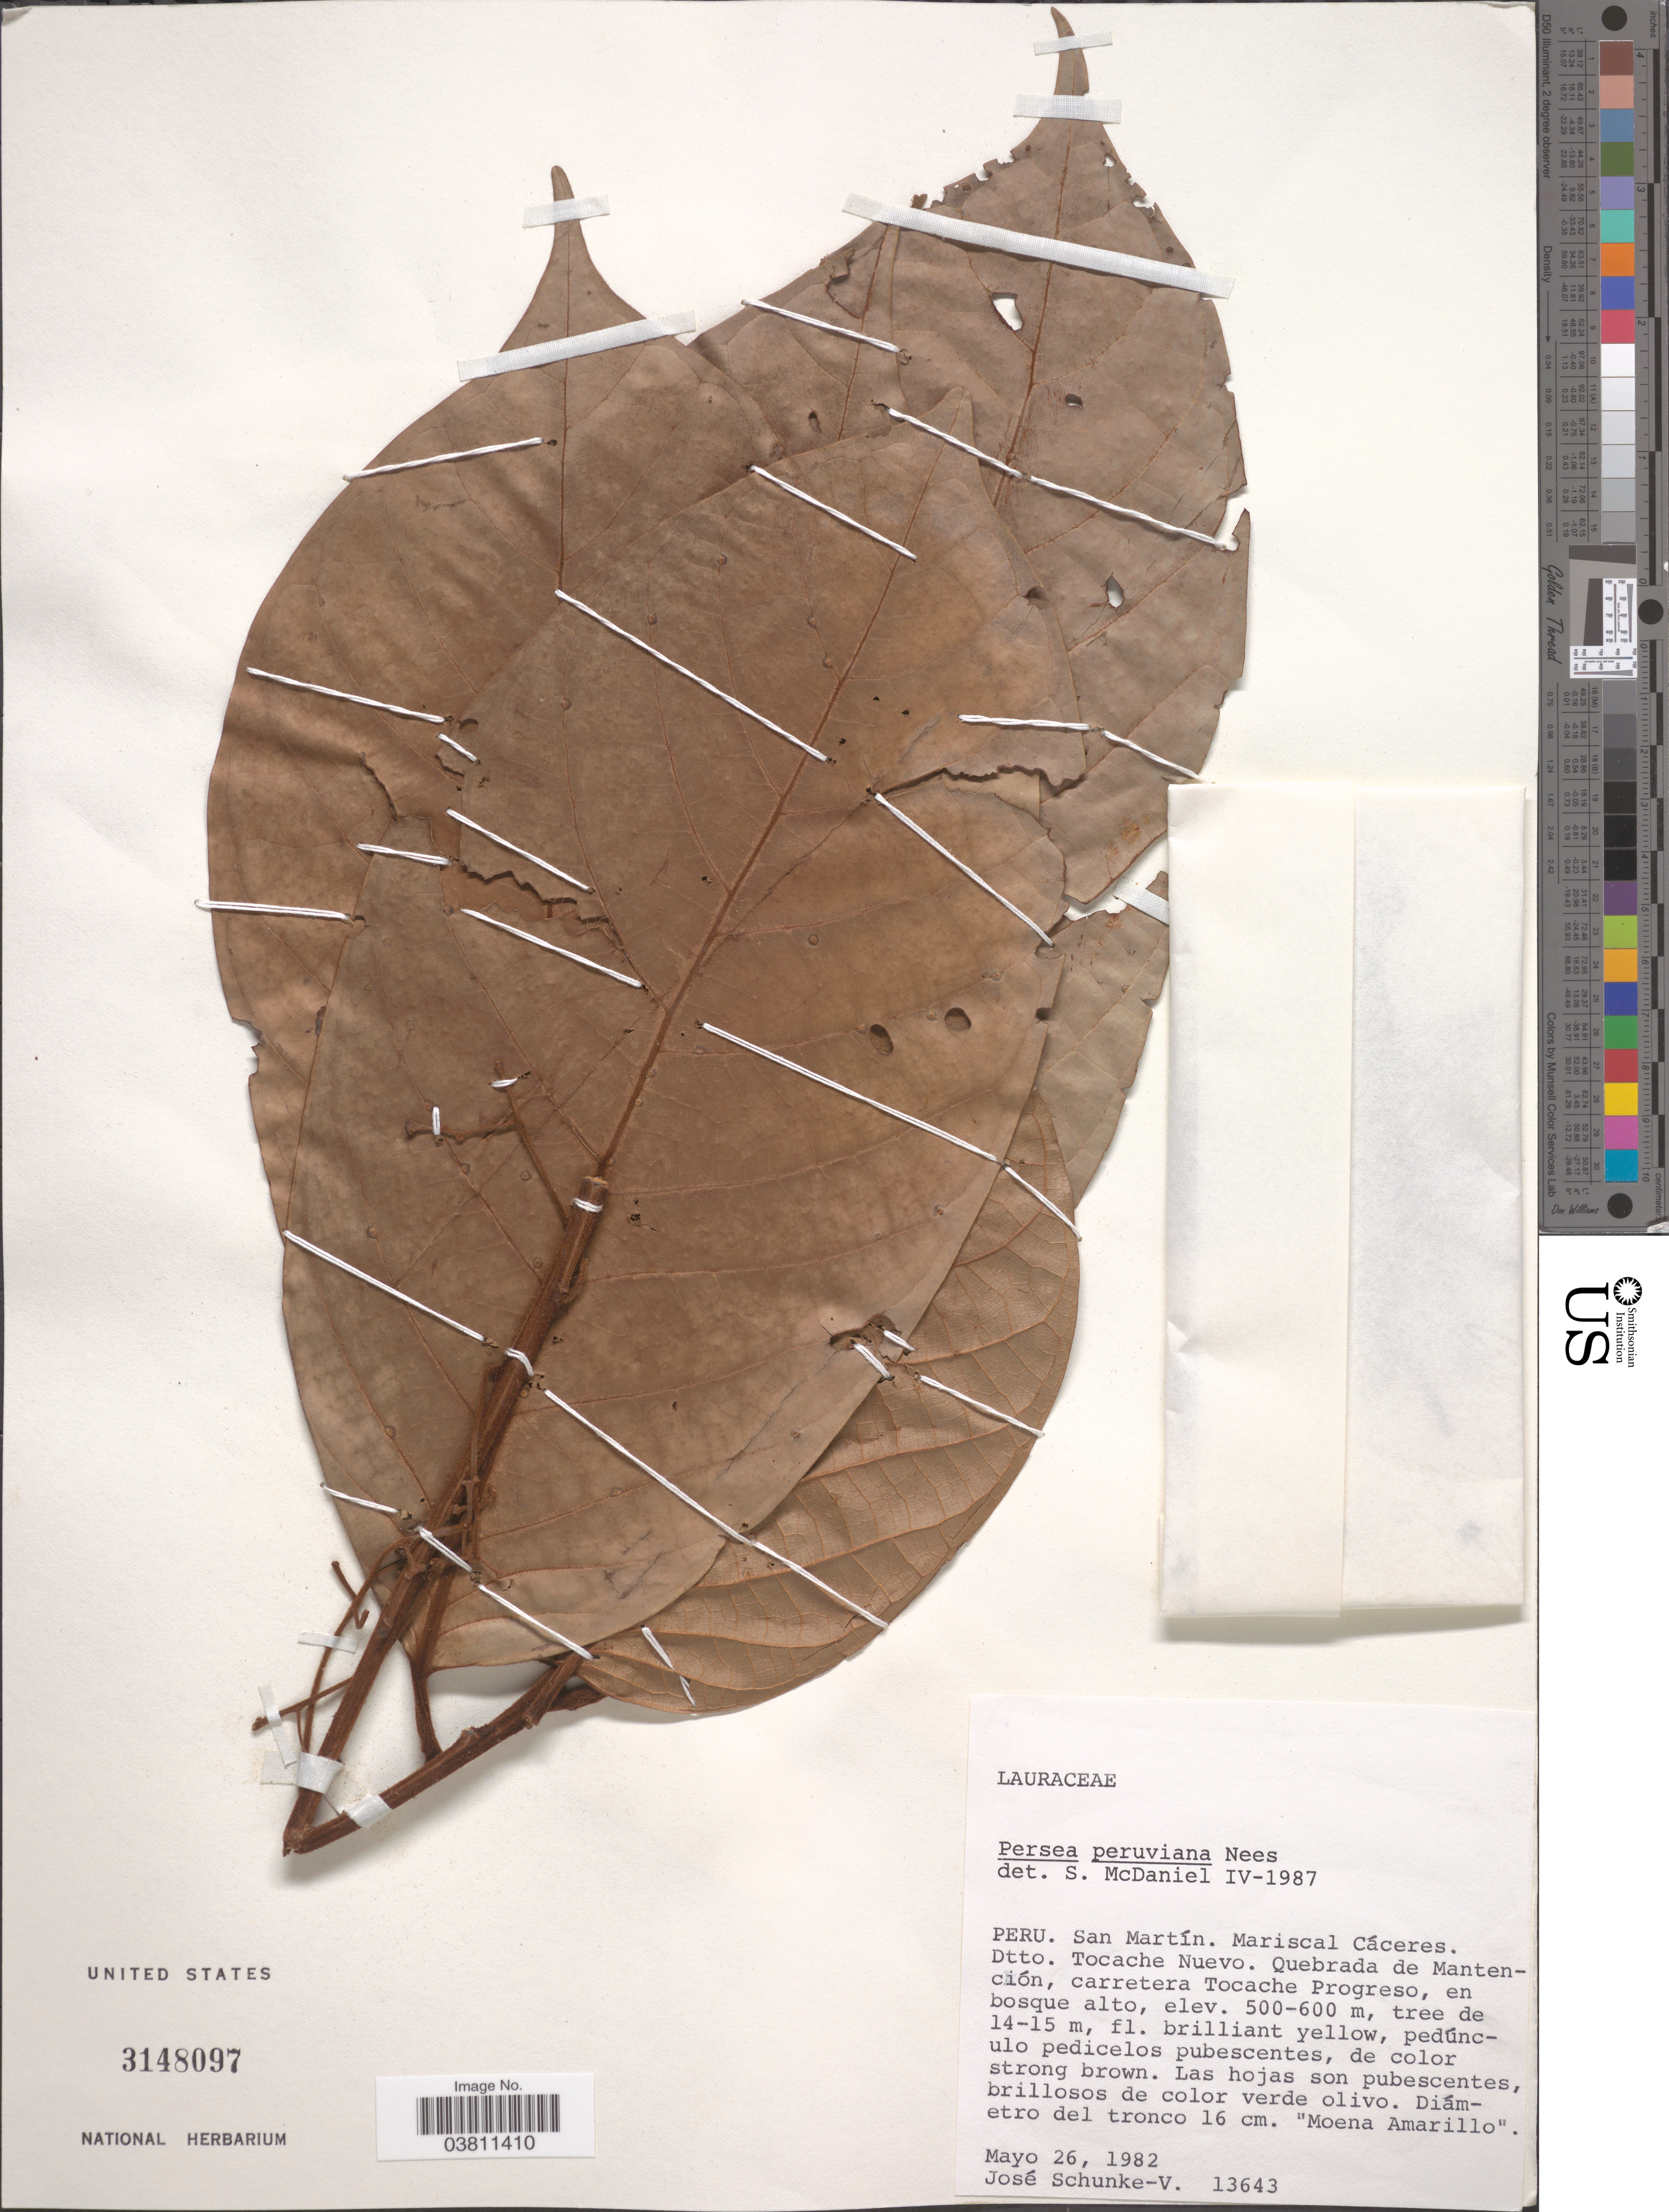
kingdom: Plantae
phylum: Tracheophyta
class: Magnoliopsida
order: Laurales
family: Lauraceae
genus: Persea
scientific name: Persea peruviana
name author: Nees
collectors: J. Schunke Vigo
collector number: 13643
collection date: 1982-05-26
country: Peru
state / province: San Martín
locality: Mariscal Cáceres. Dtto. Tocache Nuevo. Quebrada de Mantención, carretera Tocache Progreso, en bosque alto.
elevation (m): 500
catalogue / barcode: US 3148097